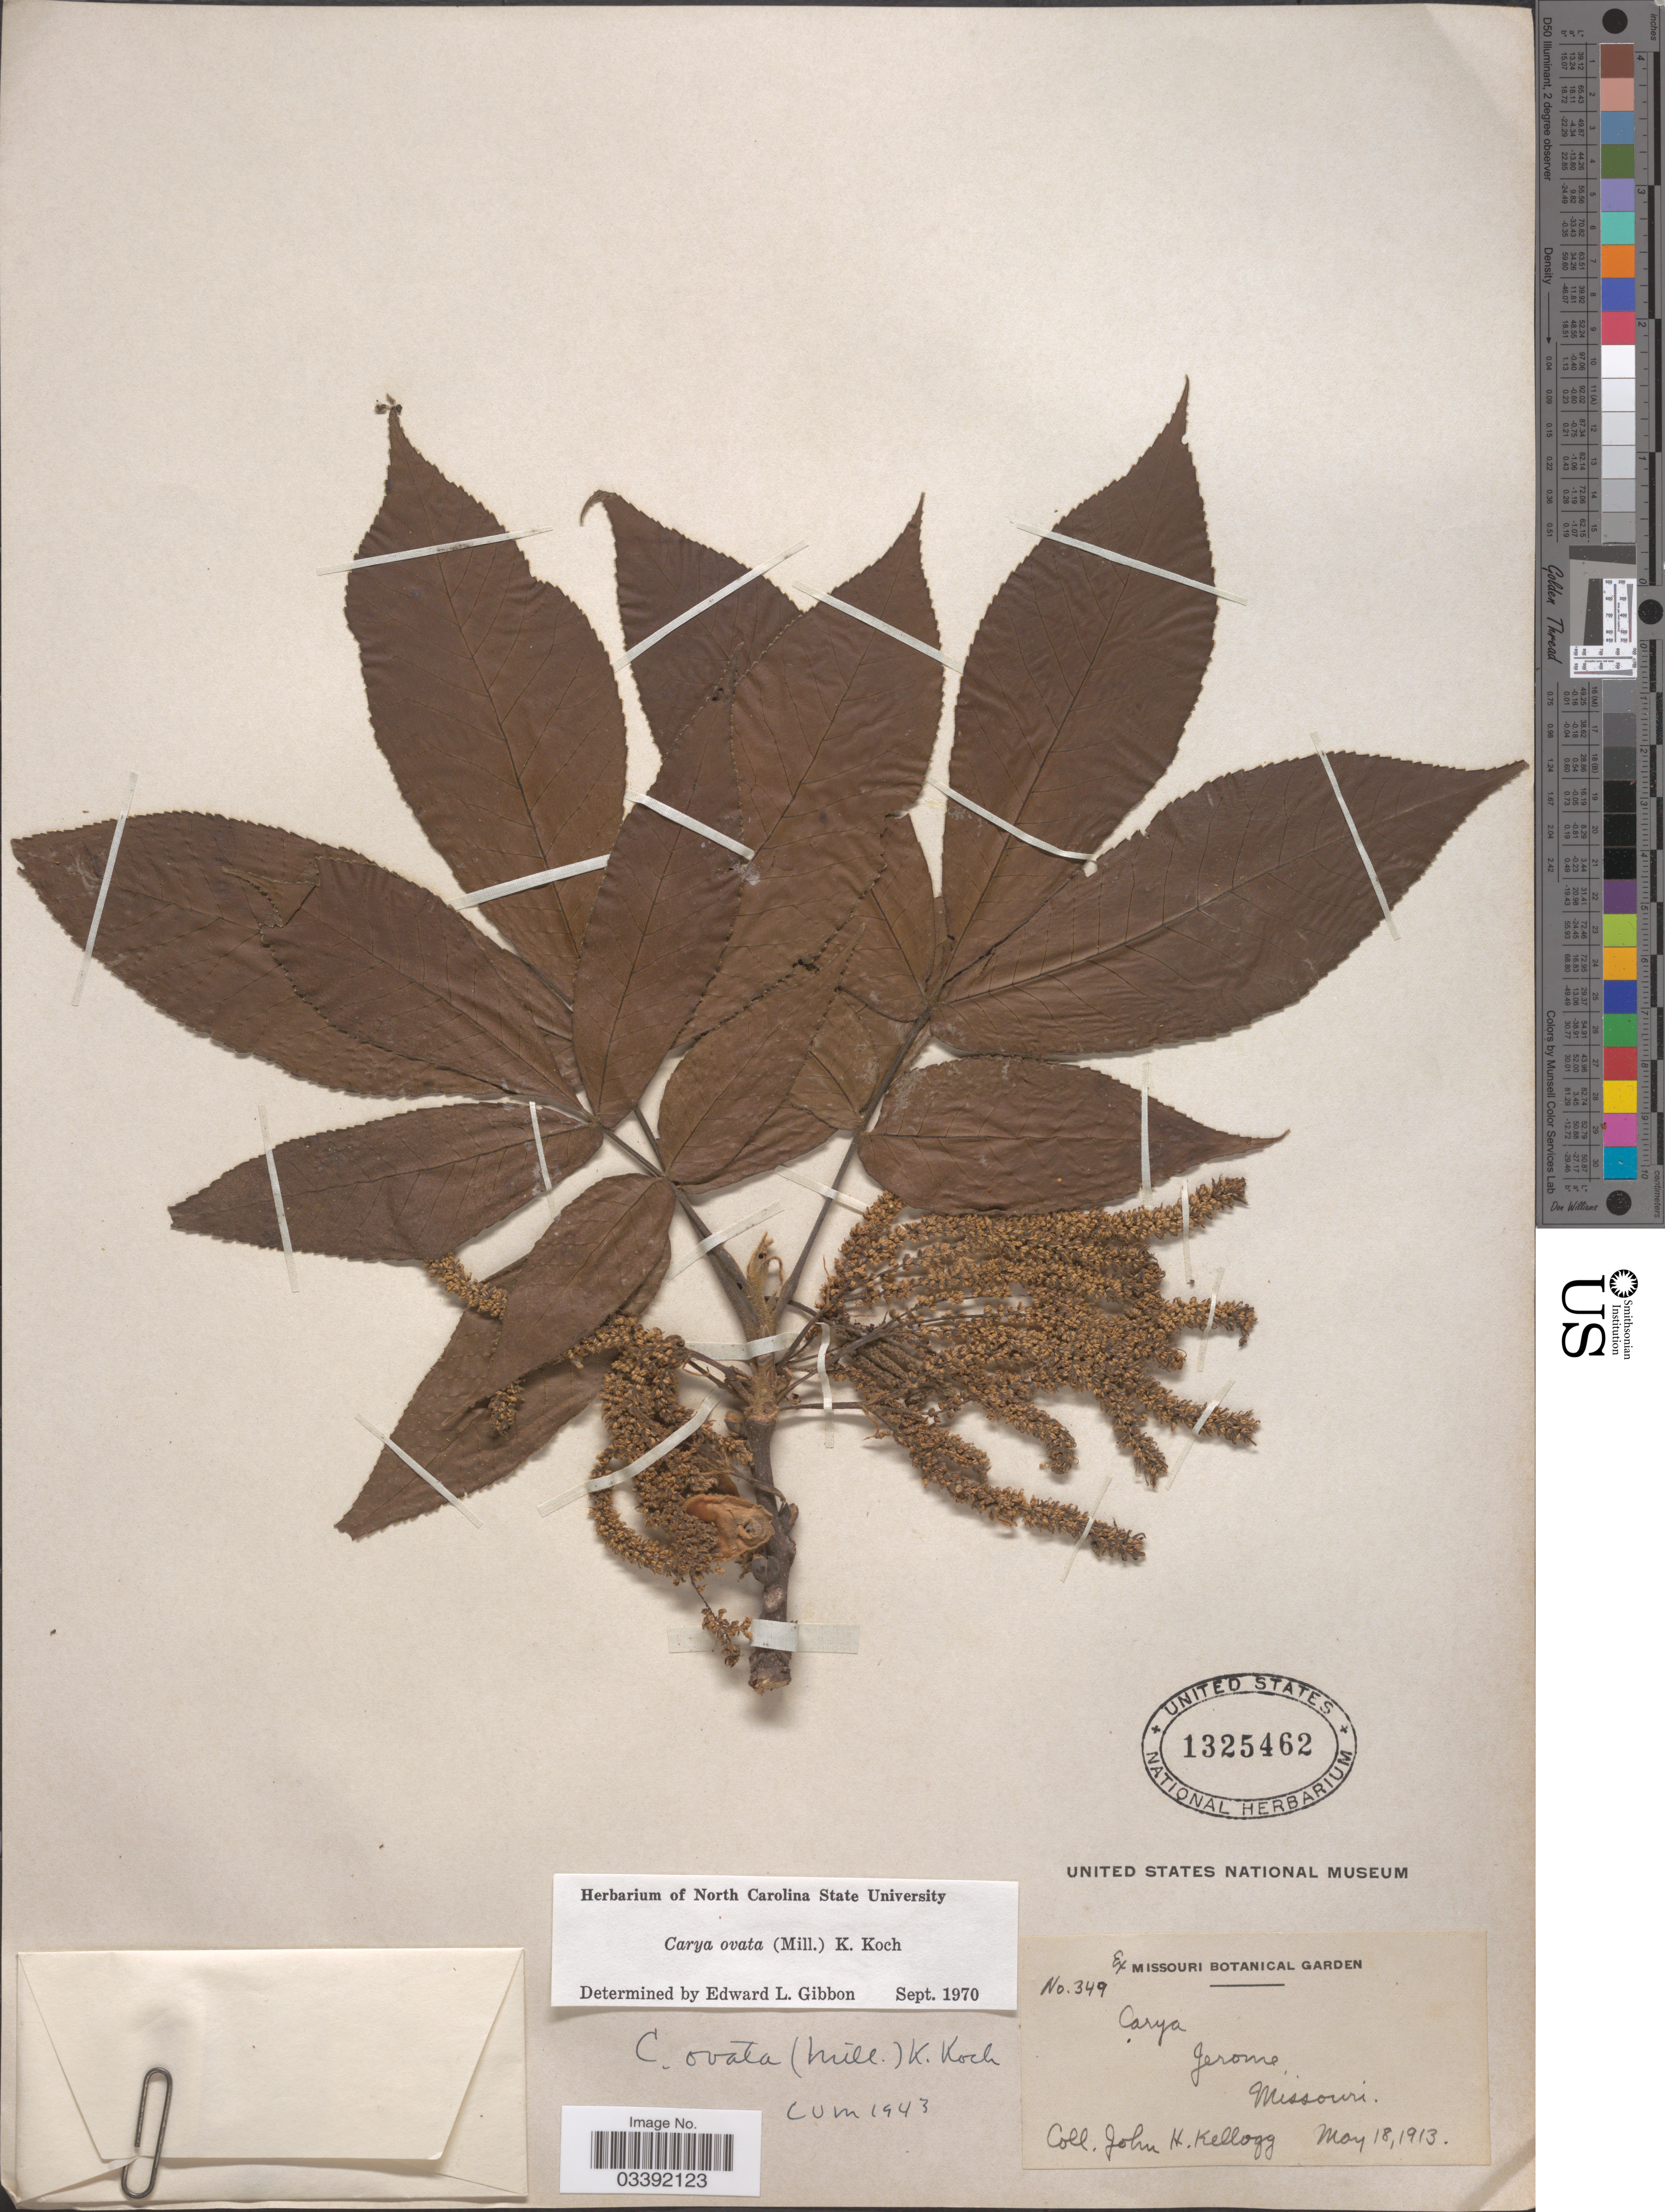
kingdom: Plantae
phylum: Tracheophyta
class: Magnoliopsida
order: Fagales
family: Juglandaceae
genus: Carya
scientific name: Carya ovata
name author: (Mill.) K. Koch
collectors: J. H. Kellogg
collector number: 349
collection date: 1913-05-18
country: United States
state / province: Missouri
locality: Jerome.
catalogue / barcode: US 1325462